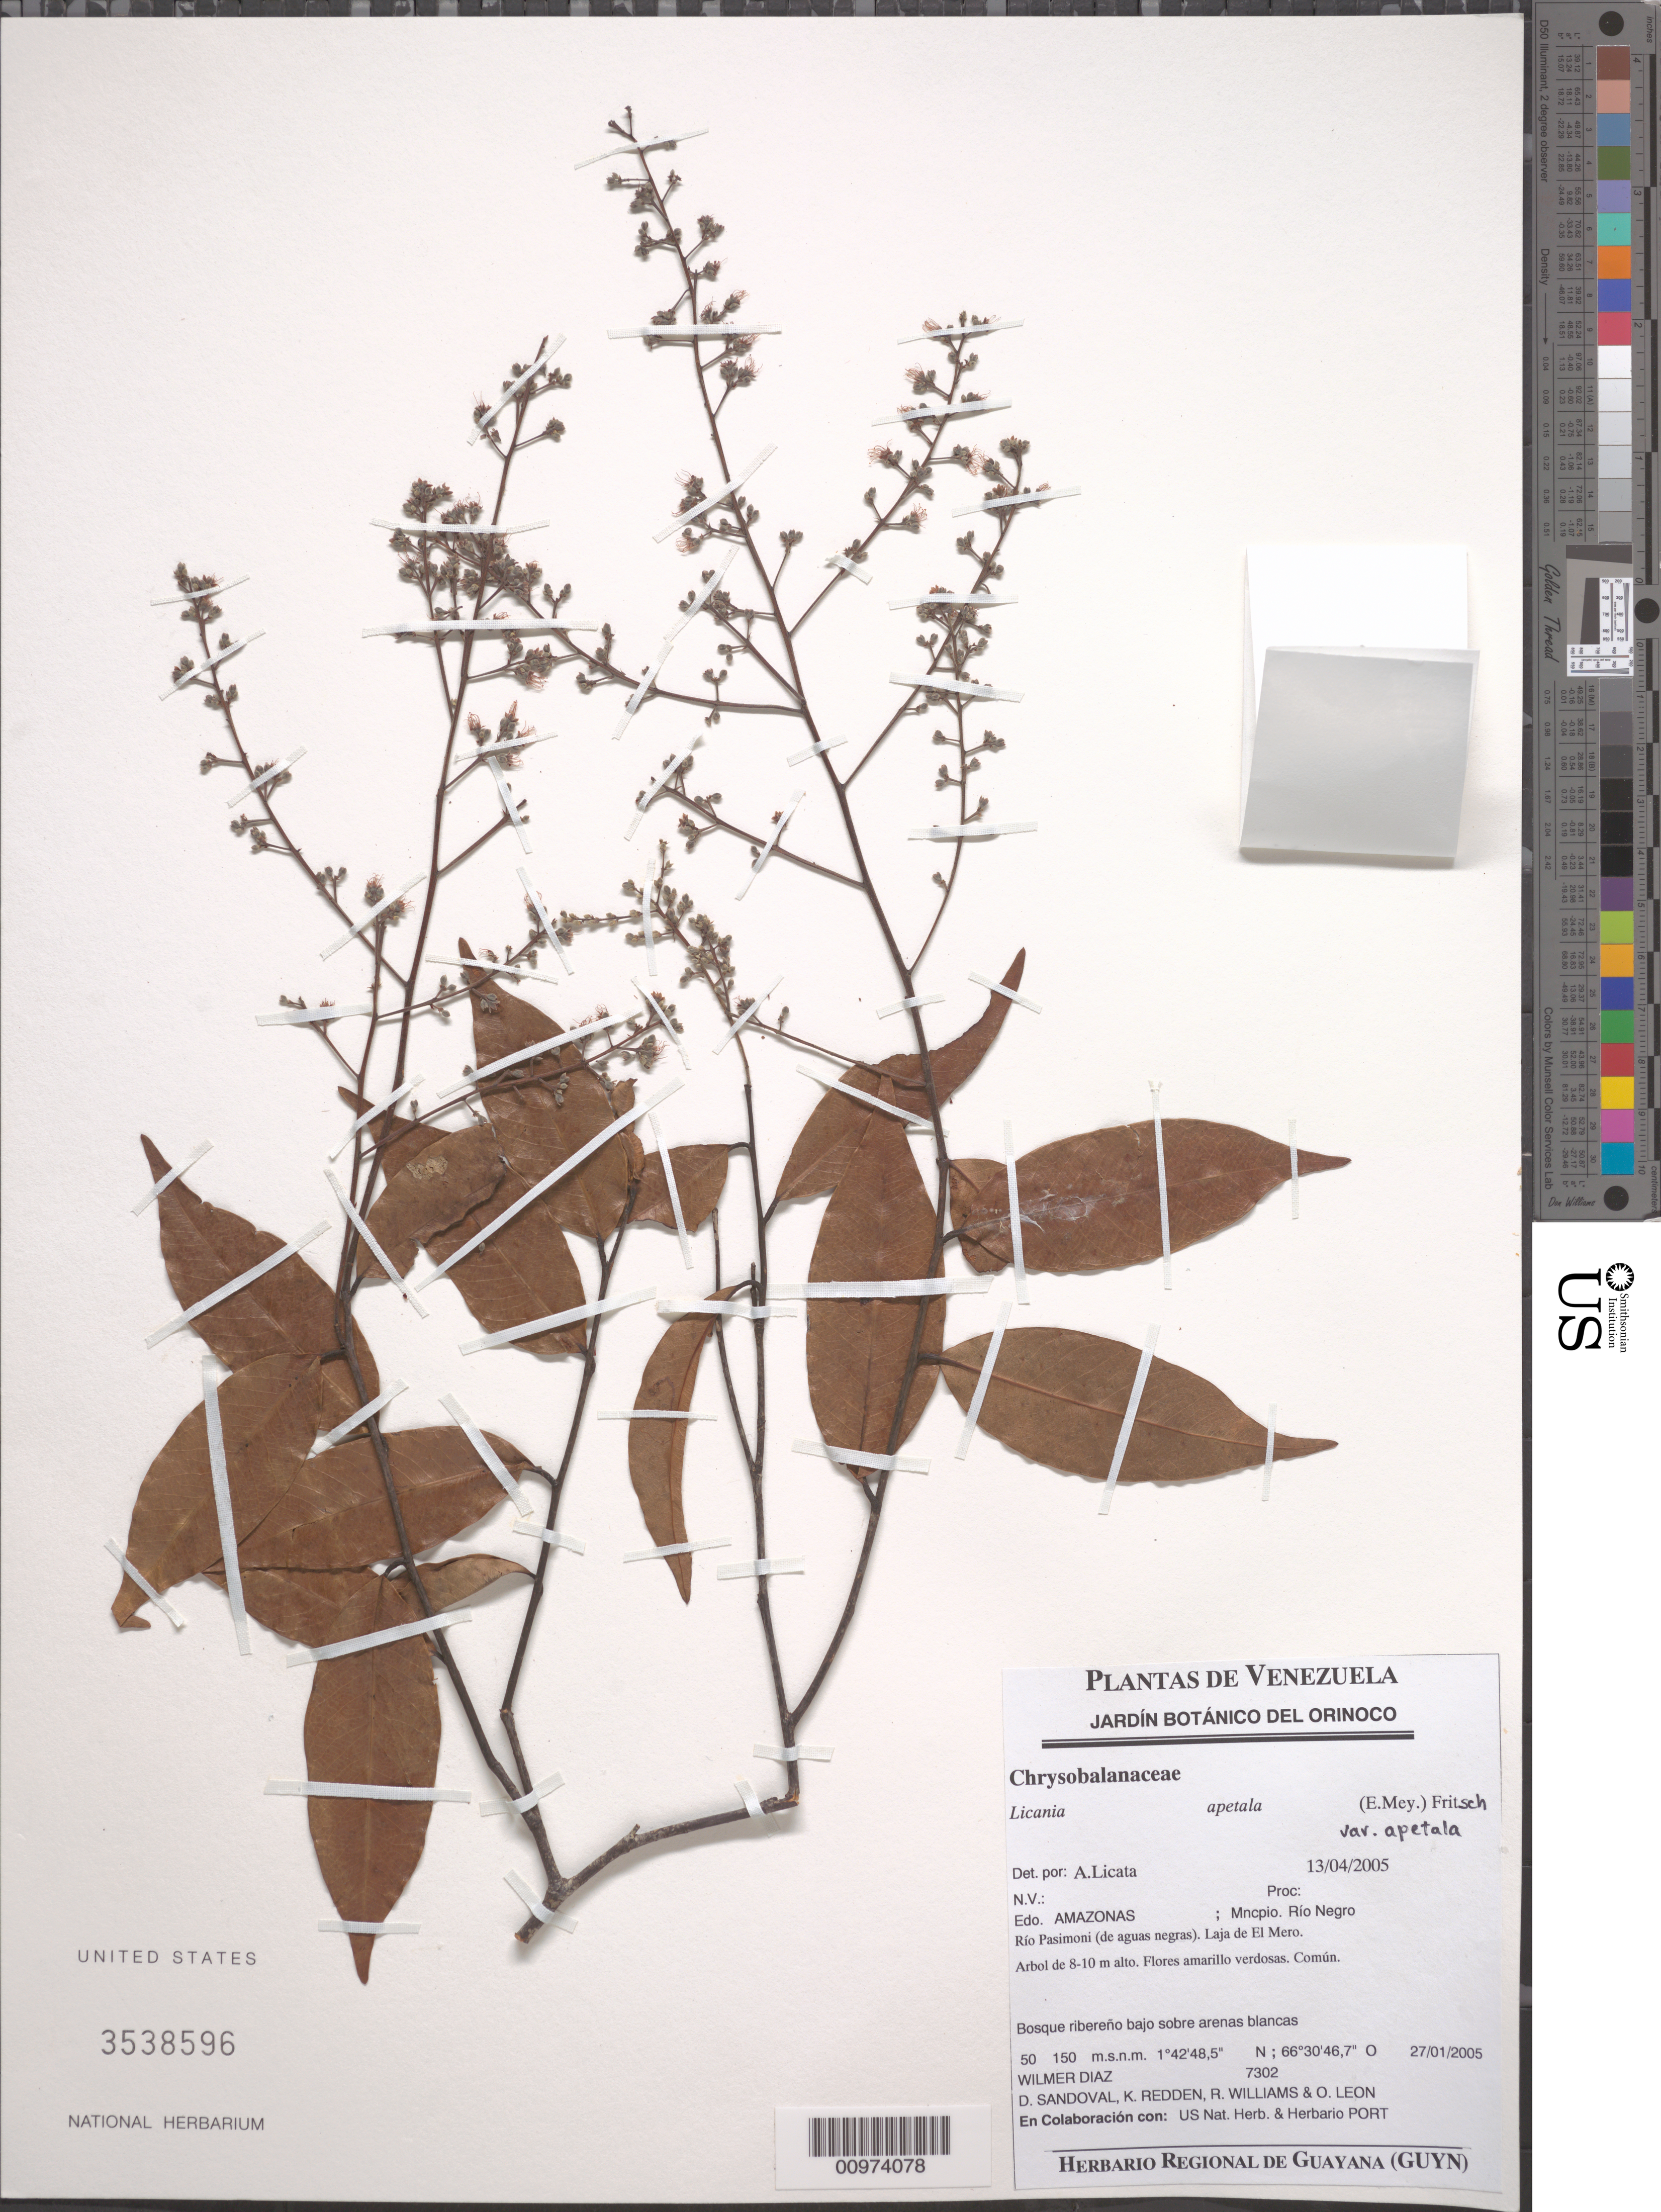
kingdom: Plantae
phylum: Tracheophyta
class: Magnoliopsida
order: Malpighiales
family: Chrysobalanaceae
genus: Leptobalanus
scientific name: Leptobalanus apetalus var. apetalus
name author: (E. Mey.) Sothers & Prance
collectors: W. Díaz P., D. Sandoval, K. M. Redden, R. Williams & O. León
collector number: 7302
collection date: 2005-01-27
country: Venezuela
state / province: Amazonas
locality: Mncpio. Río negro. Río Pasimoni (de aguas negras). Laja de El Mero.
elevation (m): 50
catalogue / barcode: US 3538596